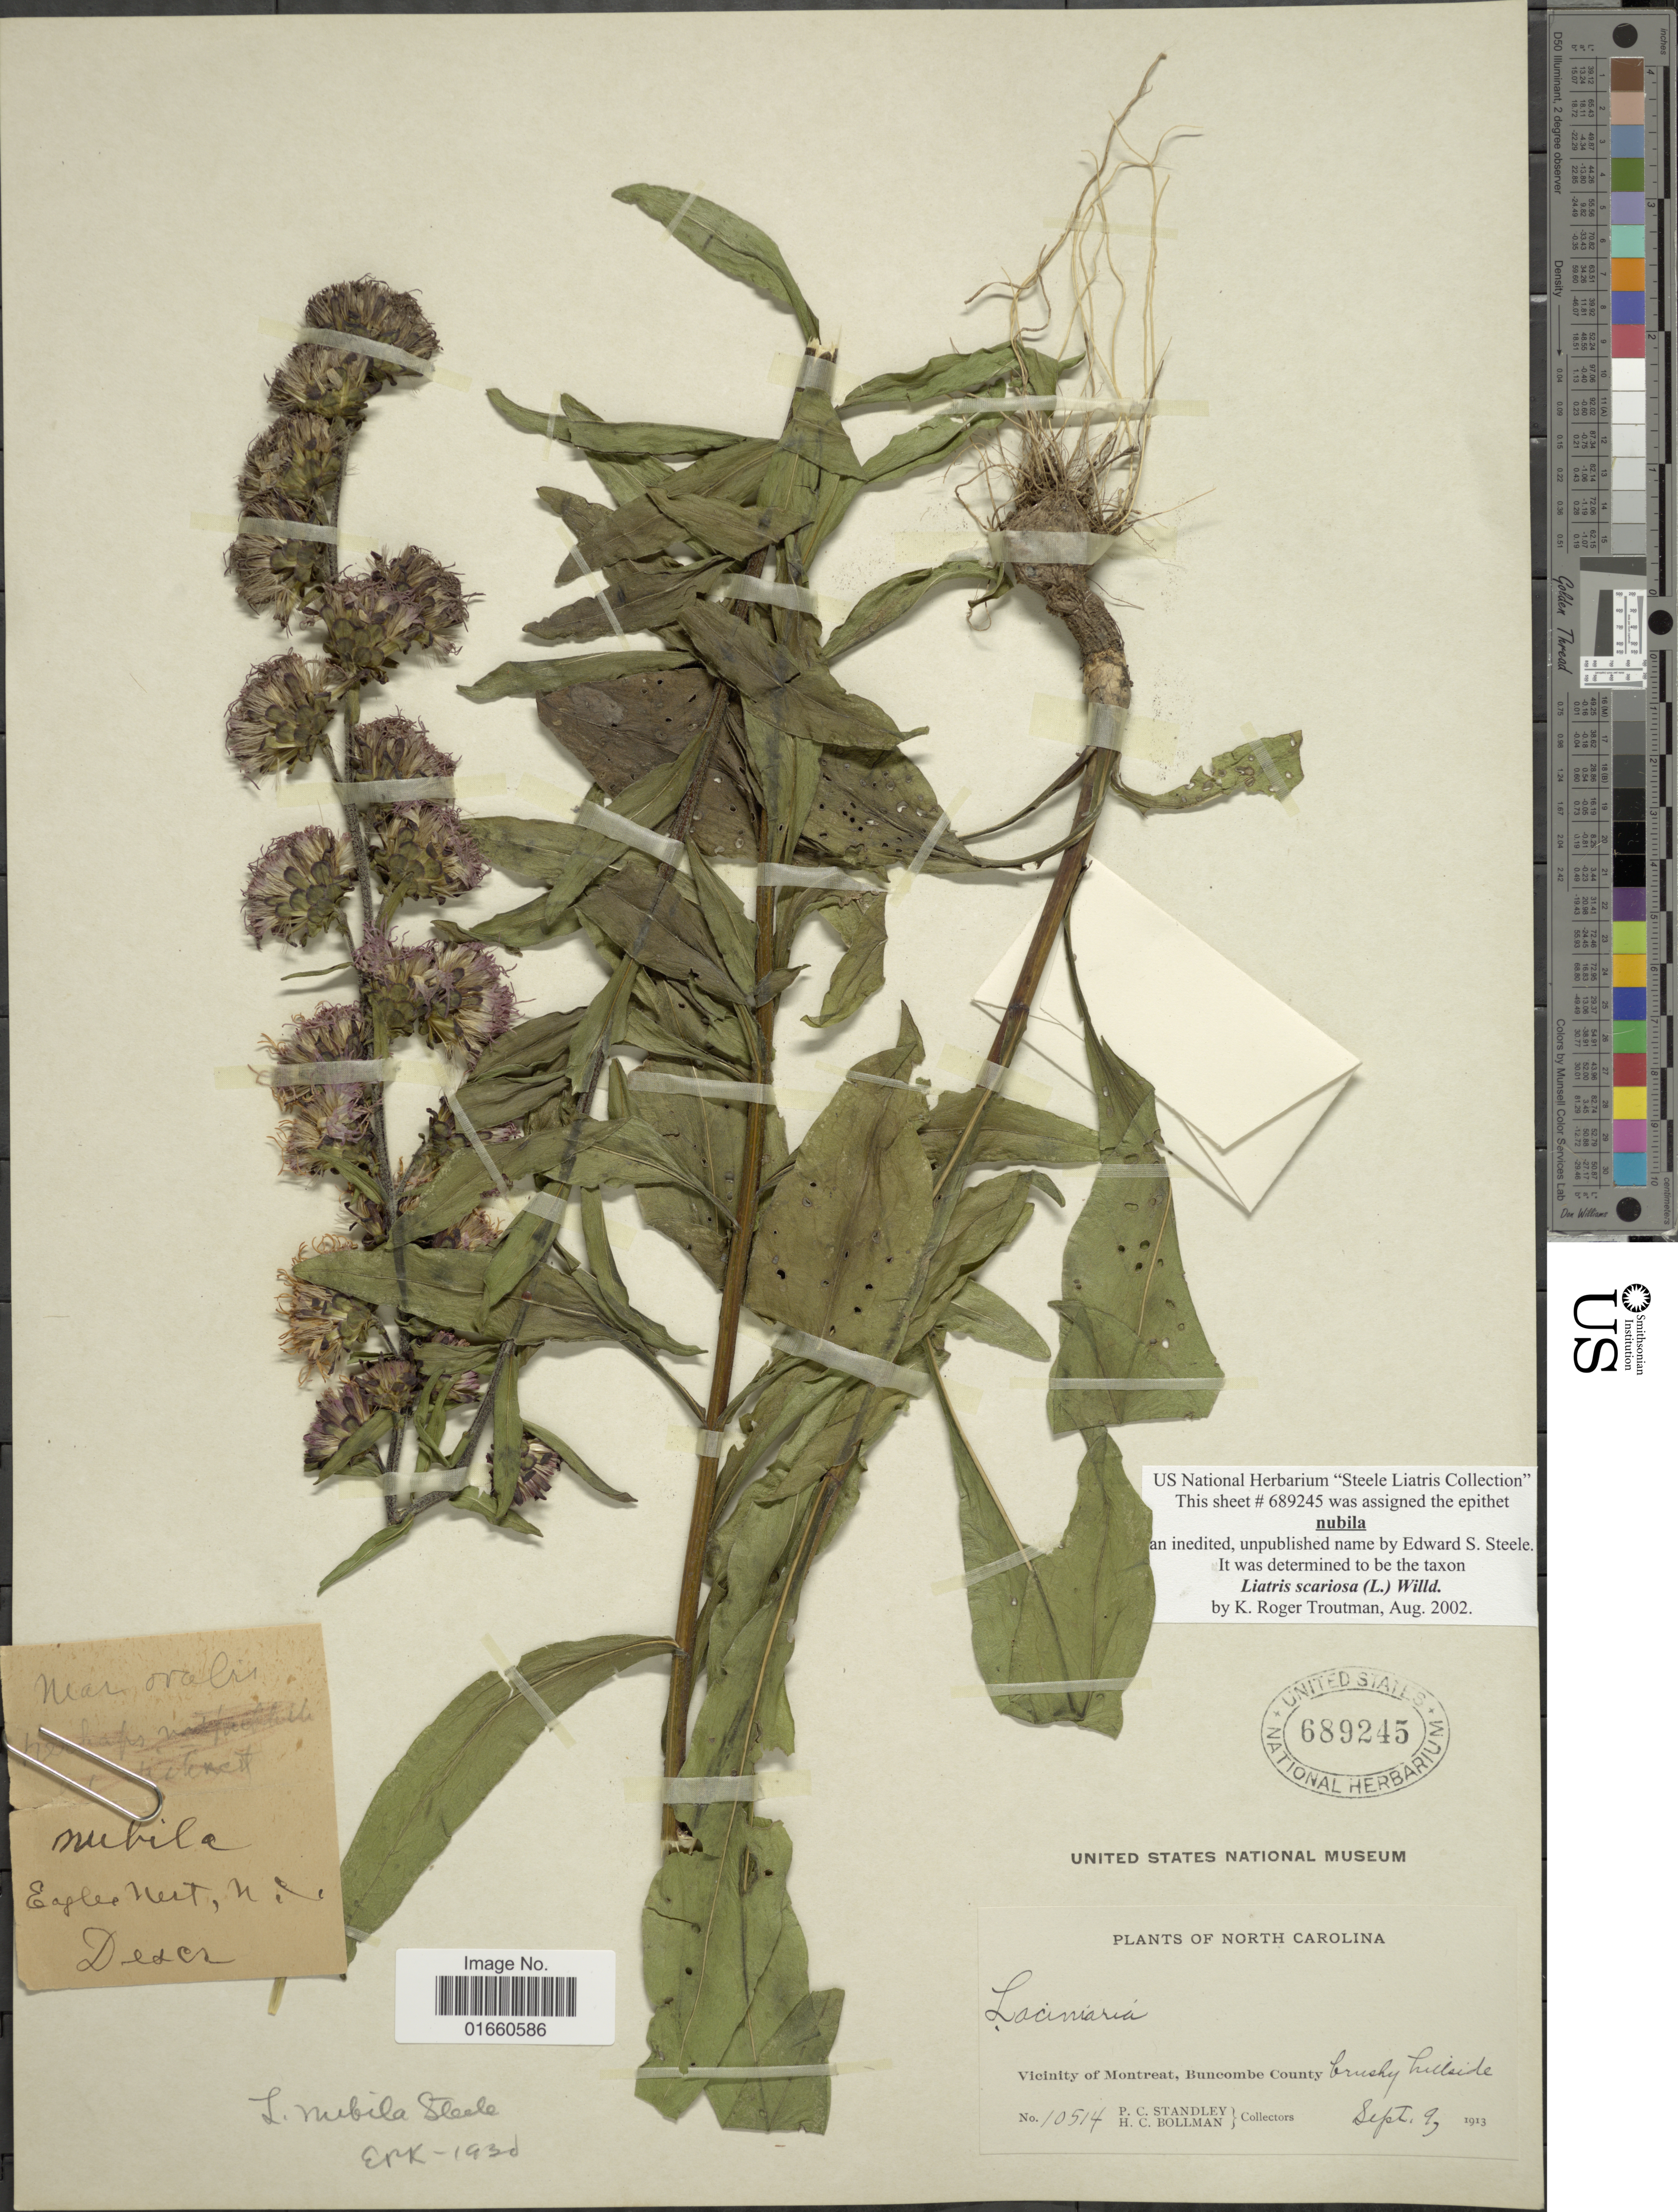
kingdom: Plantae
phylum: Tracheophyta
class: Magnoliopsida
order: Asterales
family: Asteraceae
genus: Liatris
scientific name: Liatris scariosa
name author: (L.) Willd.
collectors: P. C. Standley & H. C. Bollman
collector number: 10514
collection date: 1913-09-09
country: United States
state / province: North Carolina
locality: Vicinity of Montreat, Buncombe County, brushy hillside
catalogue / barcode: US 689245